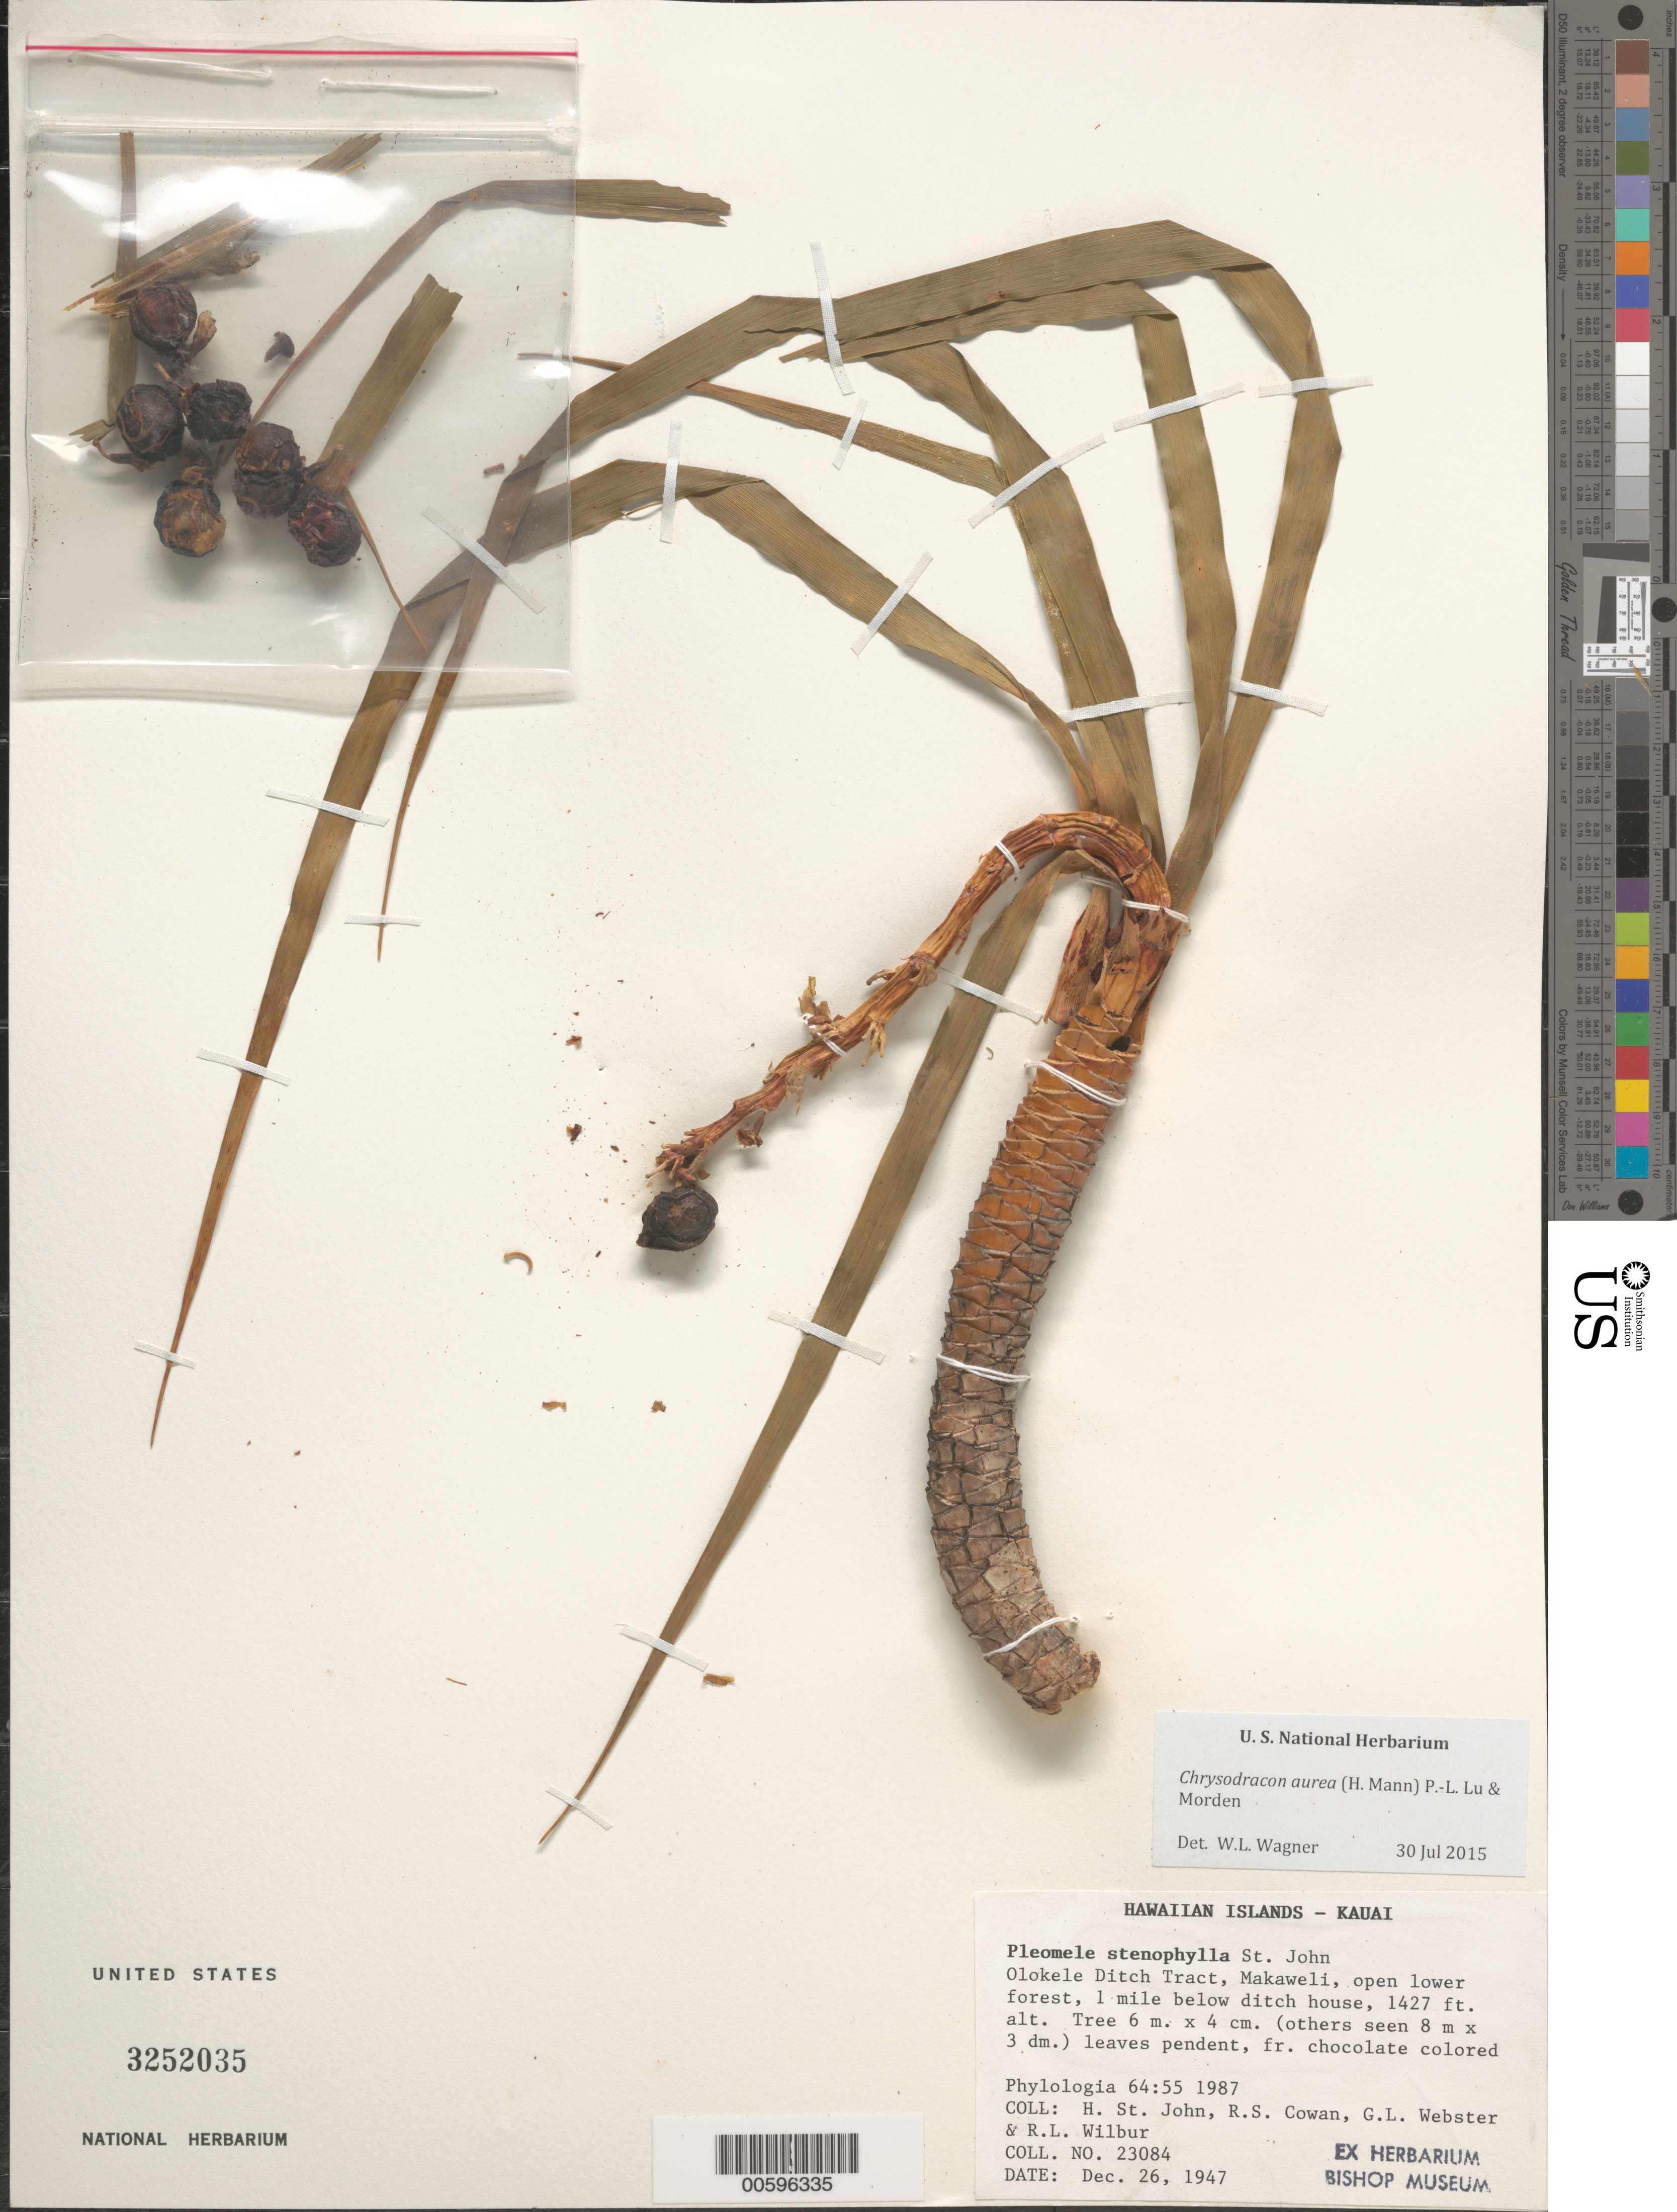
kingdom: Plantae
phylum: Tracheophyta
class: Liliopsida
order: Asparagales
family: Asparagaceae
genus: Dracaena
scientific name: Dracaena halemanuensis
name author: Jankalski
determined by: Wagner, W. L., (BOT), Smithsonian Institution - National Museum of Natural History (UNITED STATES)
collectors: H. St. John, R. S. Cowan, G. L. Webster & R. L. Wilbur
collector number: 23084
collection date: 1947-12-26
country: United States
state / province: Hawaii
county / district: Kauai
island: Kaua'i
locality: Olokele Ditch Tract, Makaweli, 1 mile below ditch house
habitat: Open lower forest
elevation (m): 435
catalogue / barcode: US 3252035